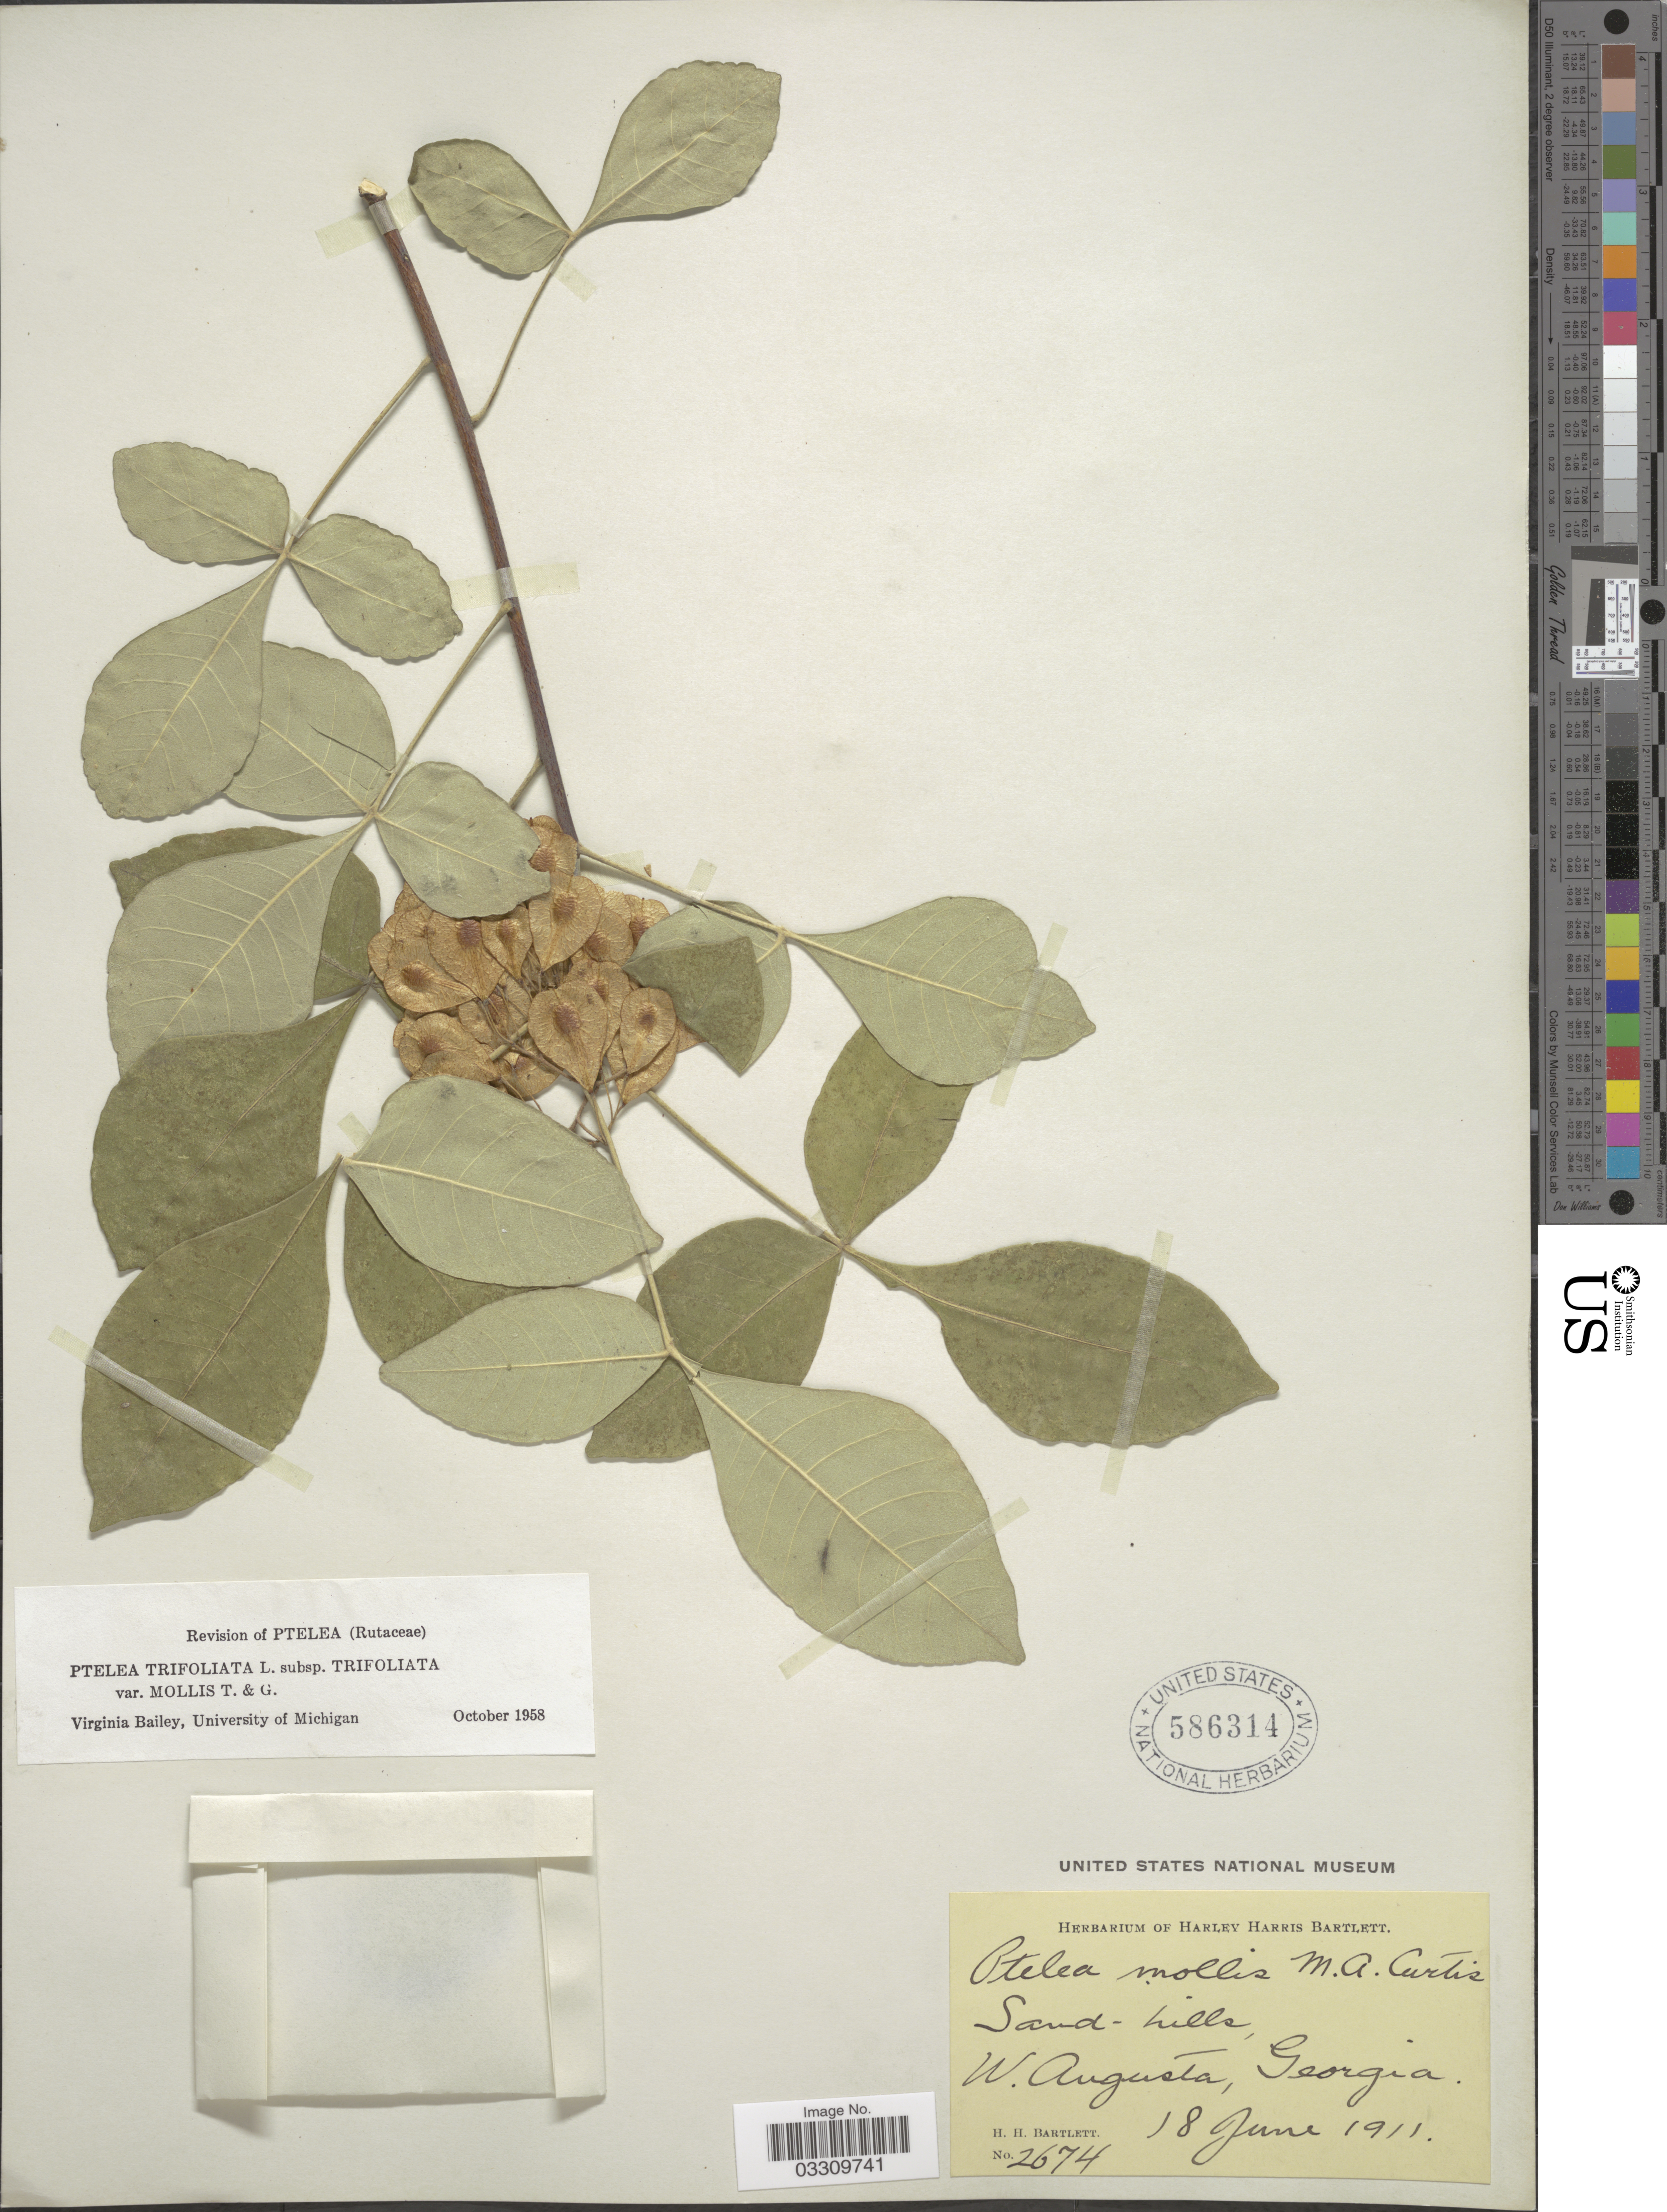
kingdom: Plantae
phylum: Tracheophyta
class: Magnoliopsida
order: Sapindales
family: Rutaceae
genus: Ptelea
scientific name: Ptelea trifoliata var. mollis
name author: Torr. & A. Gray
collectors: H. H. Bartlett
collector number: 2674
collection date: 1911-06-18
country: United States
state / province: Georgia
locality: W. Augusta.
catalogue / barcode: US 586314